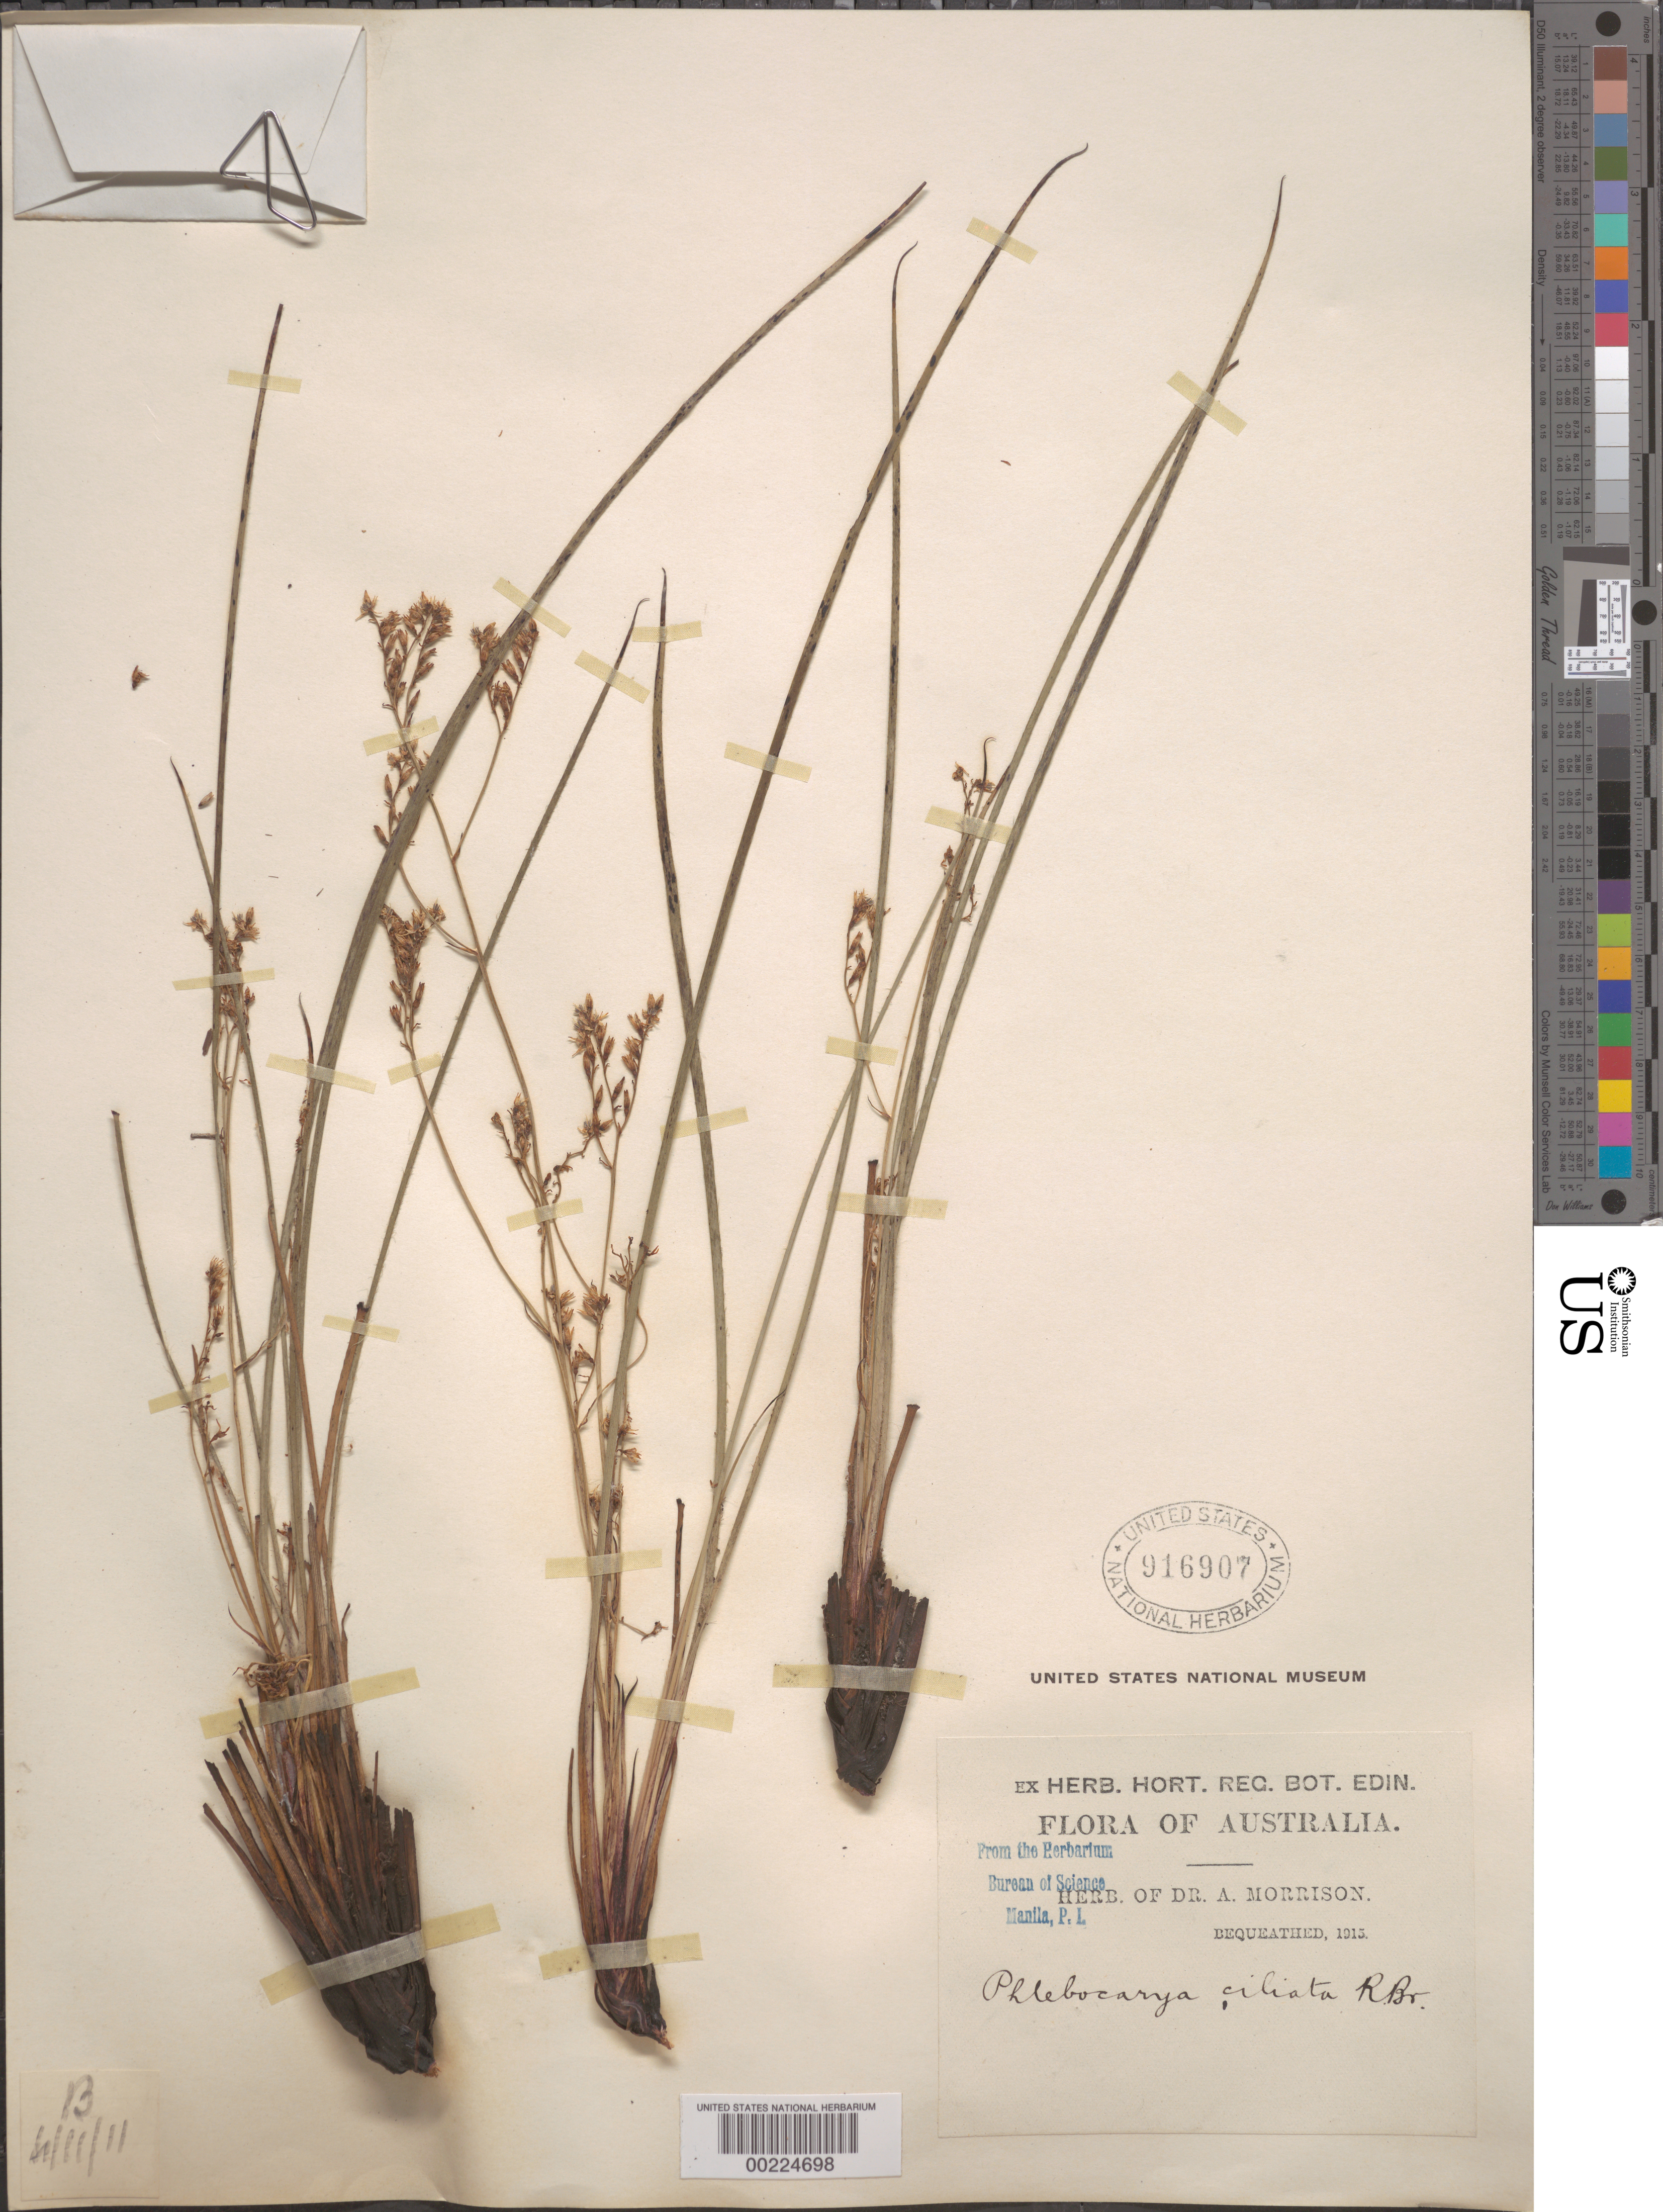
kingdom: Plantae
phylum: Tracheophyta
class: Liliopsida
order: Commelinales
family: Haemodoraceae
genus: Phlebocarya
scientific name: Phlebocarya ciliata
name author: R. Br.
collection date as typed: Nov 1911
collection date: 1911-11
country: Australia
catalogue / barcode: US 916907